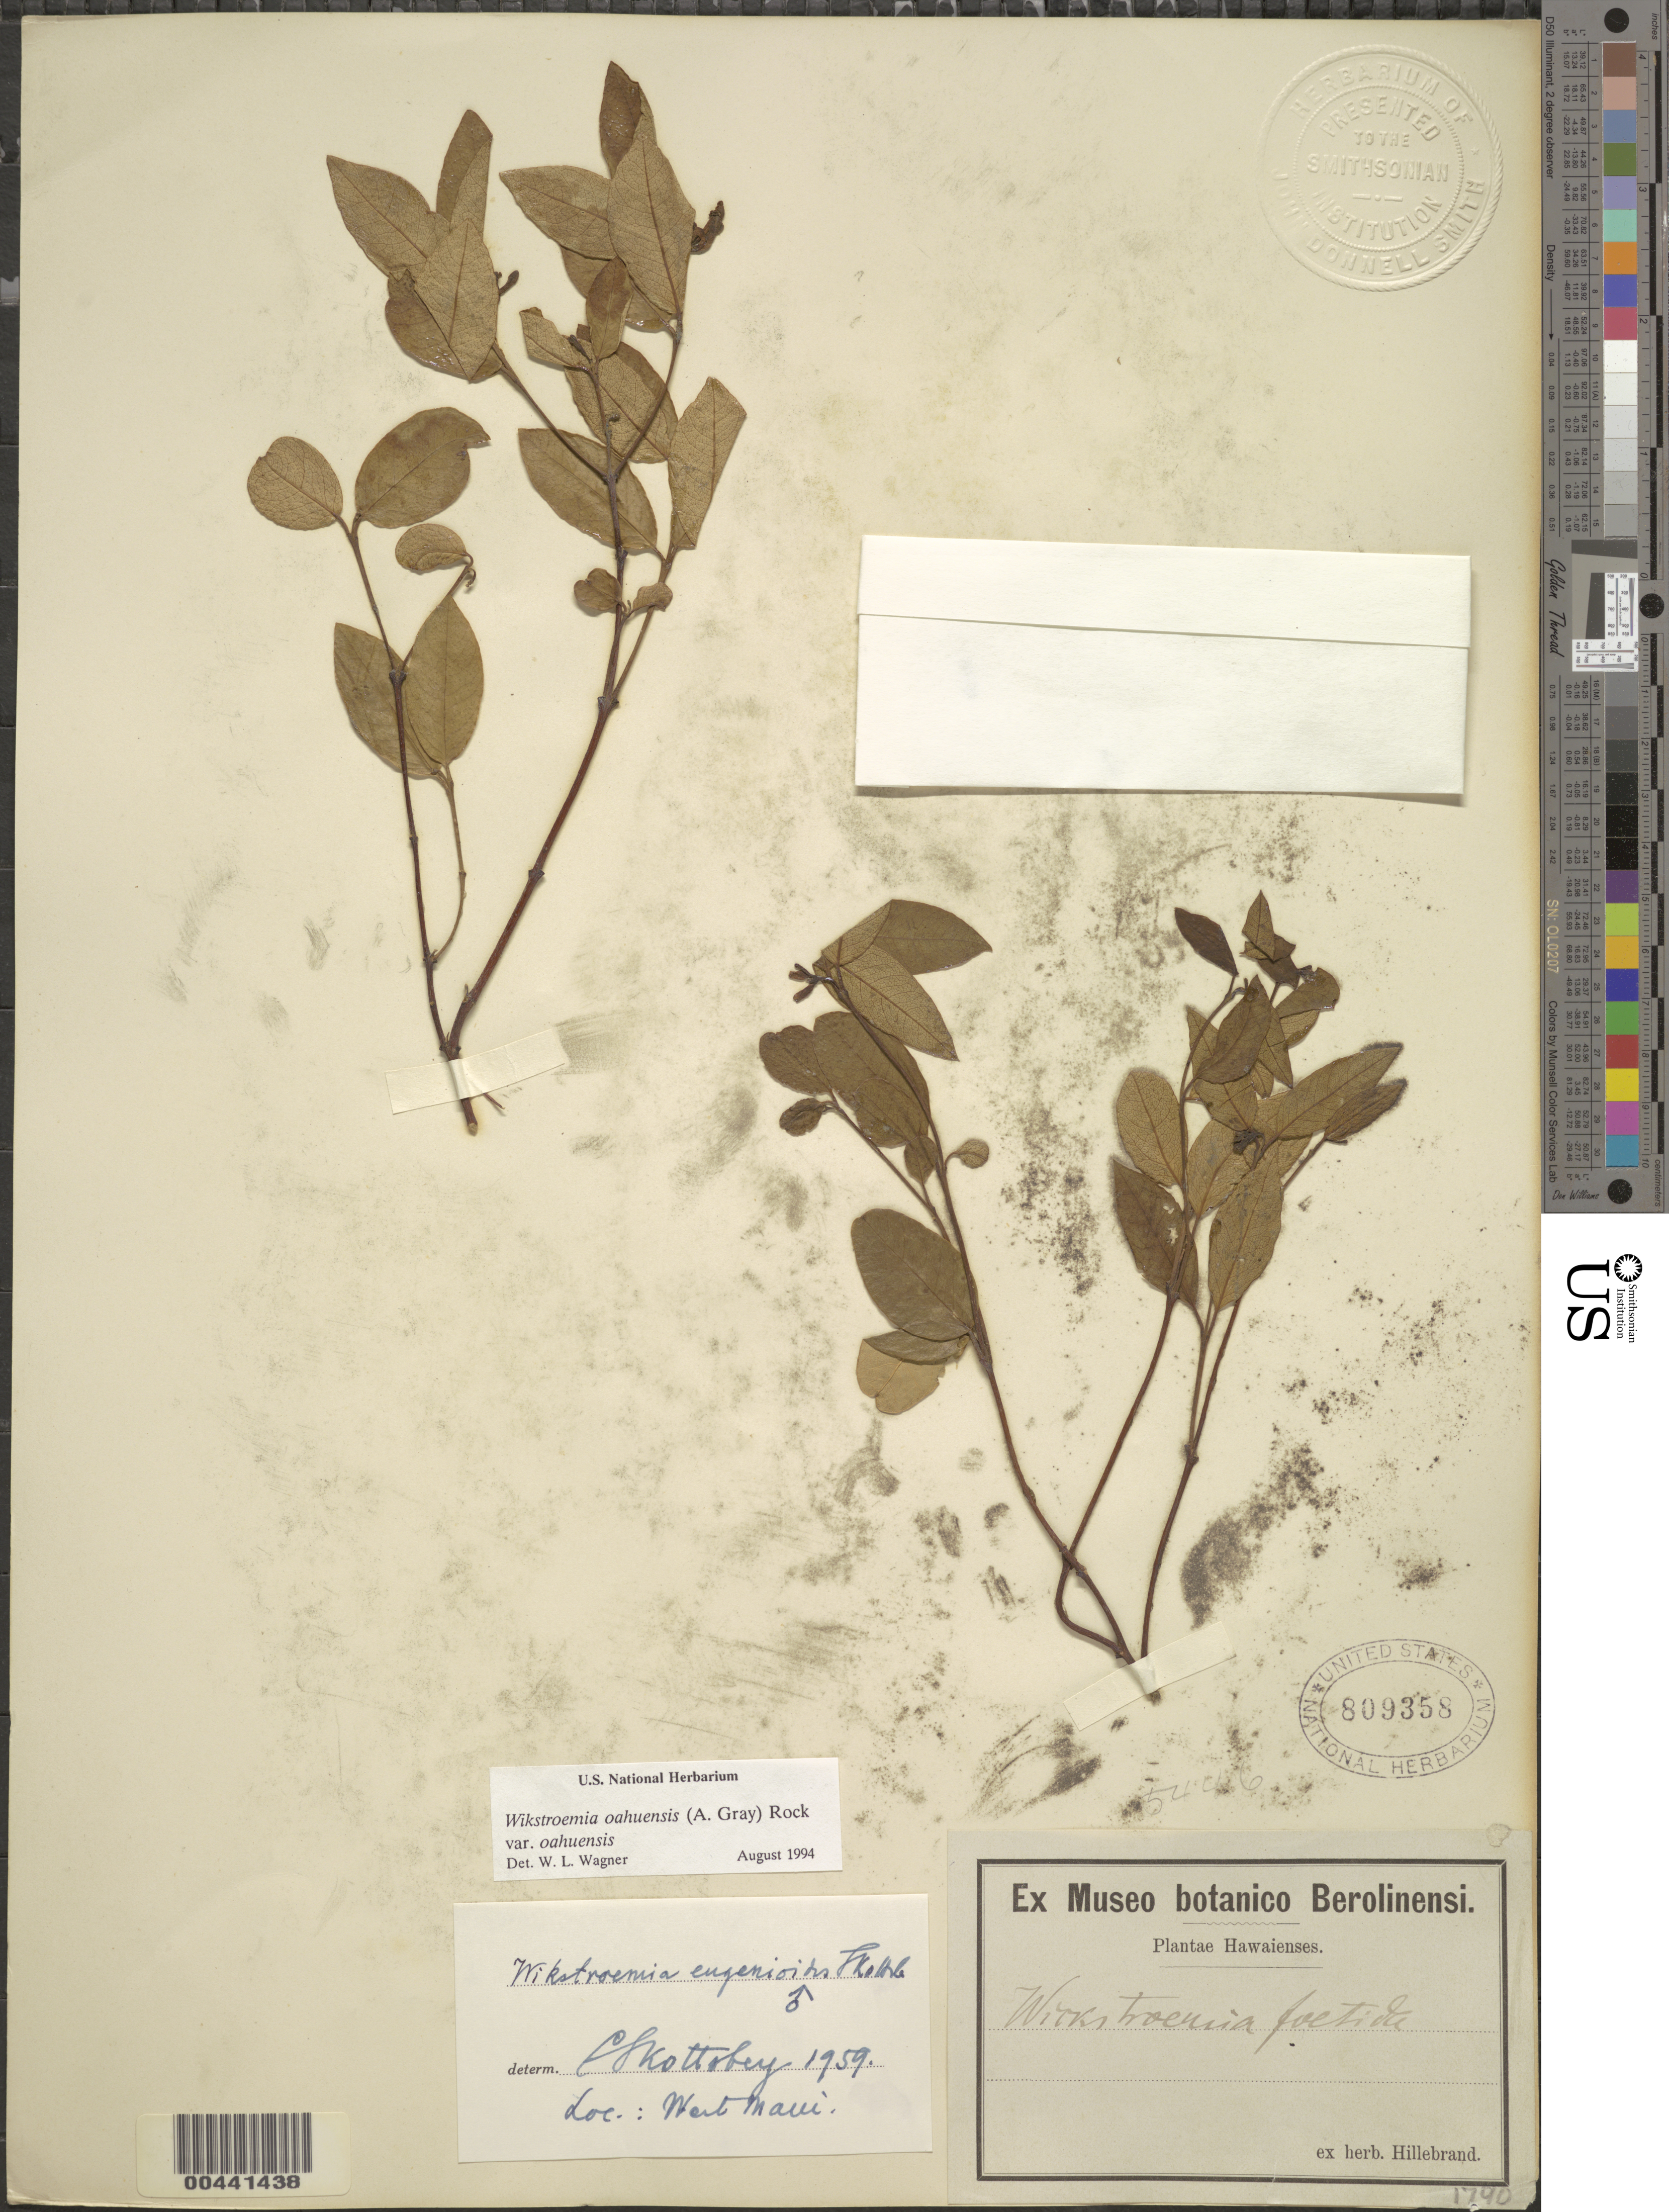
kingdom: Plantae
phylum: Tracheophyta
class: Magnoliopsida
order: Malvales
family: Thymelaeaceae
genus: Wikstroemia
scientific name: Wikstroemia oahuensis var. oahuensis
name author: (A. Gray) Rock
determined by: Wagner, W. L., (BOT), Smithsonian Institution - National Museum of Natural History (UNITED STATES)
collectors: W. Hillebrand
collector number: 1790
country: United States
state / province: Hawaii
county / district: Maui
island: Maui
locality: W Maui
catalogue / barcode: US 809358